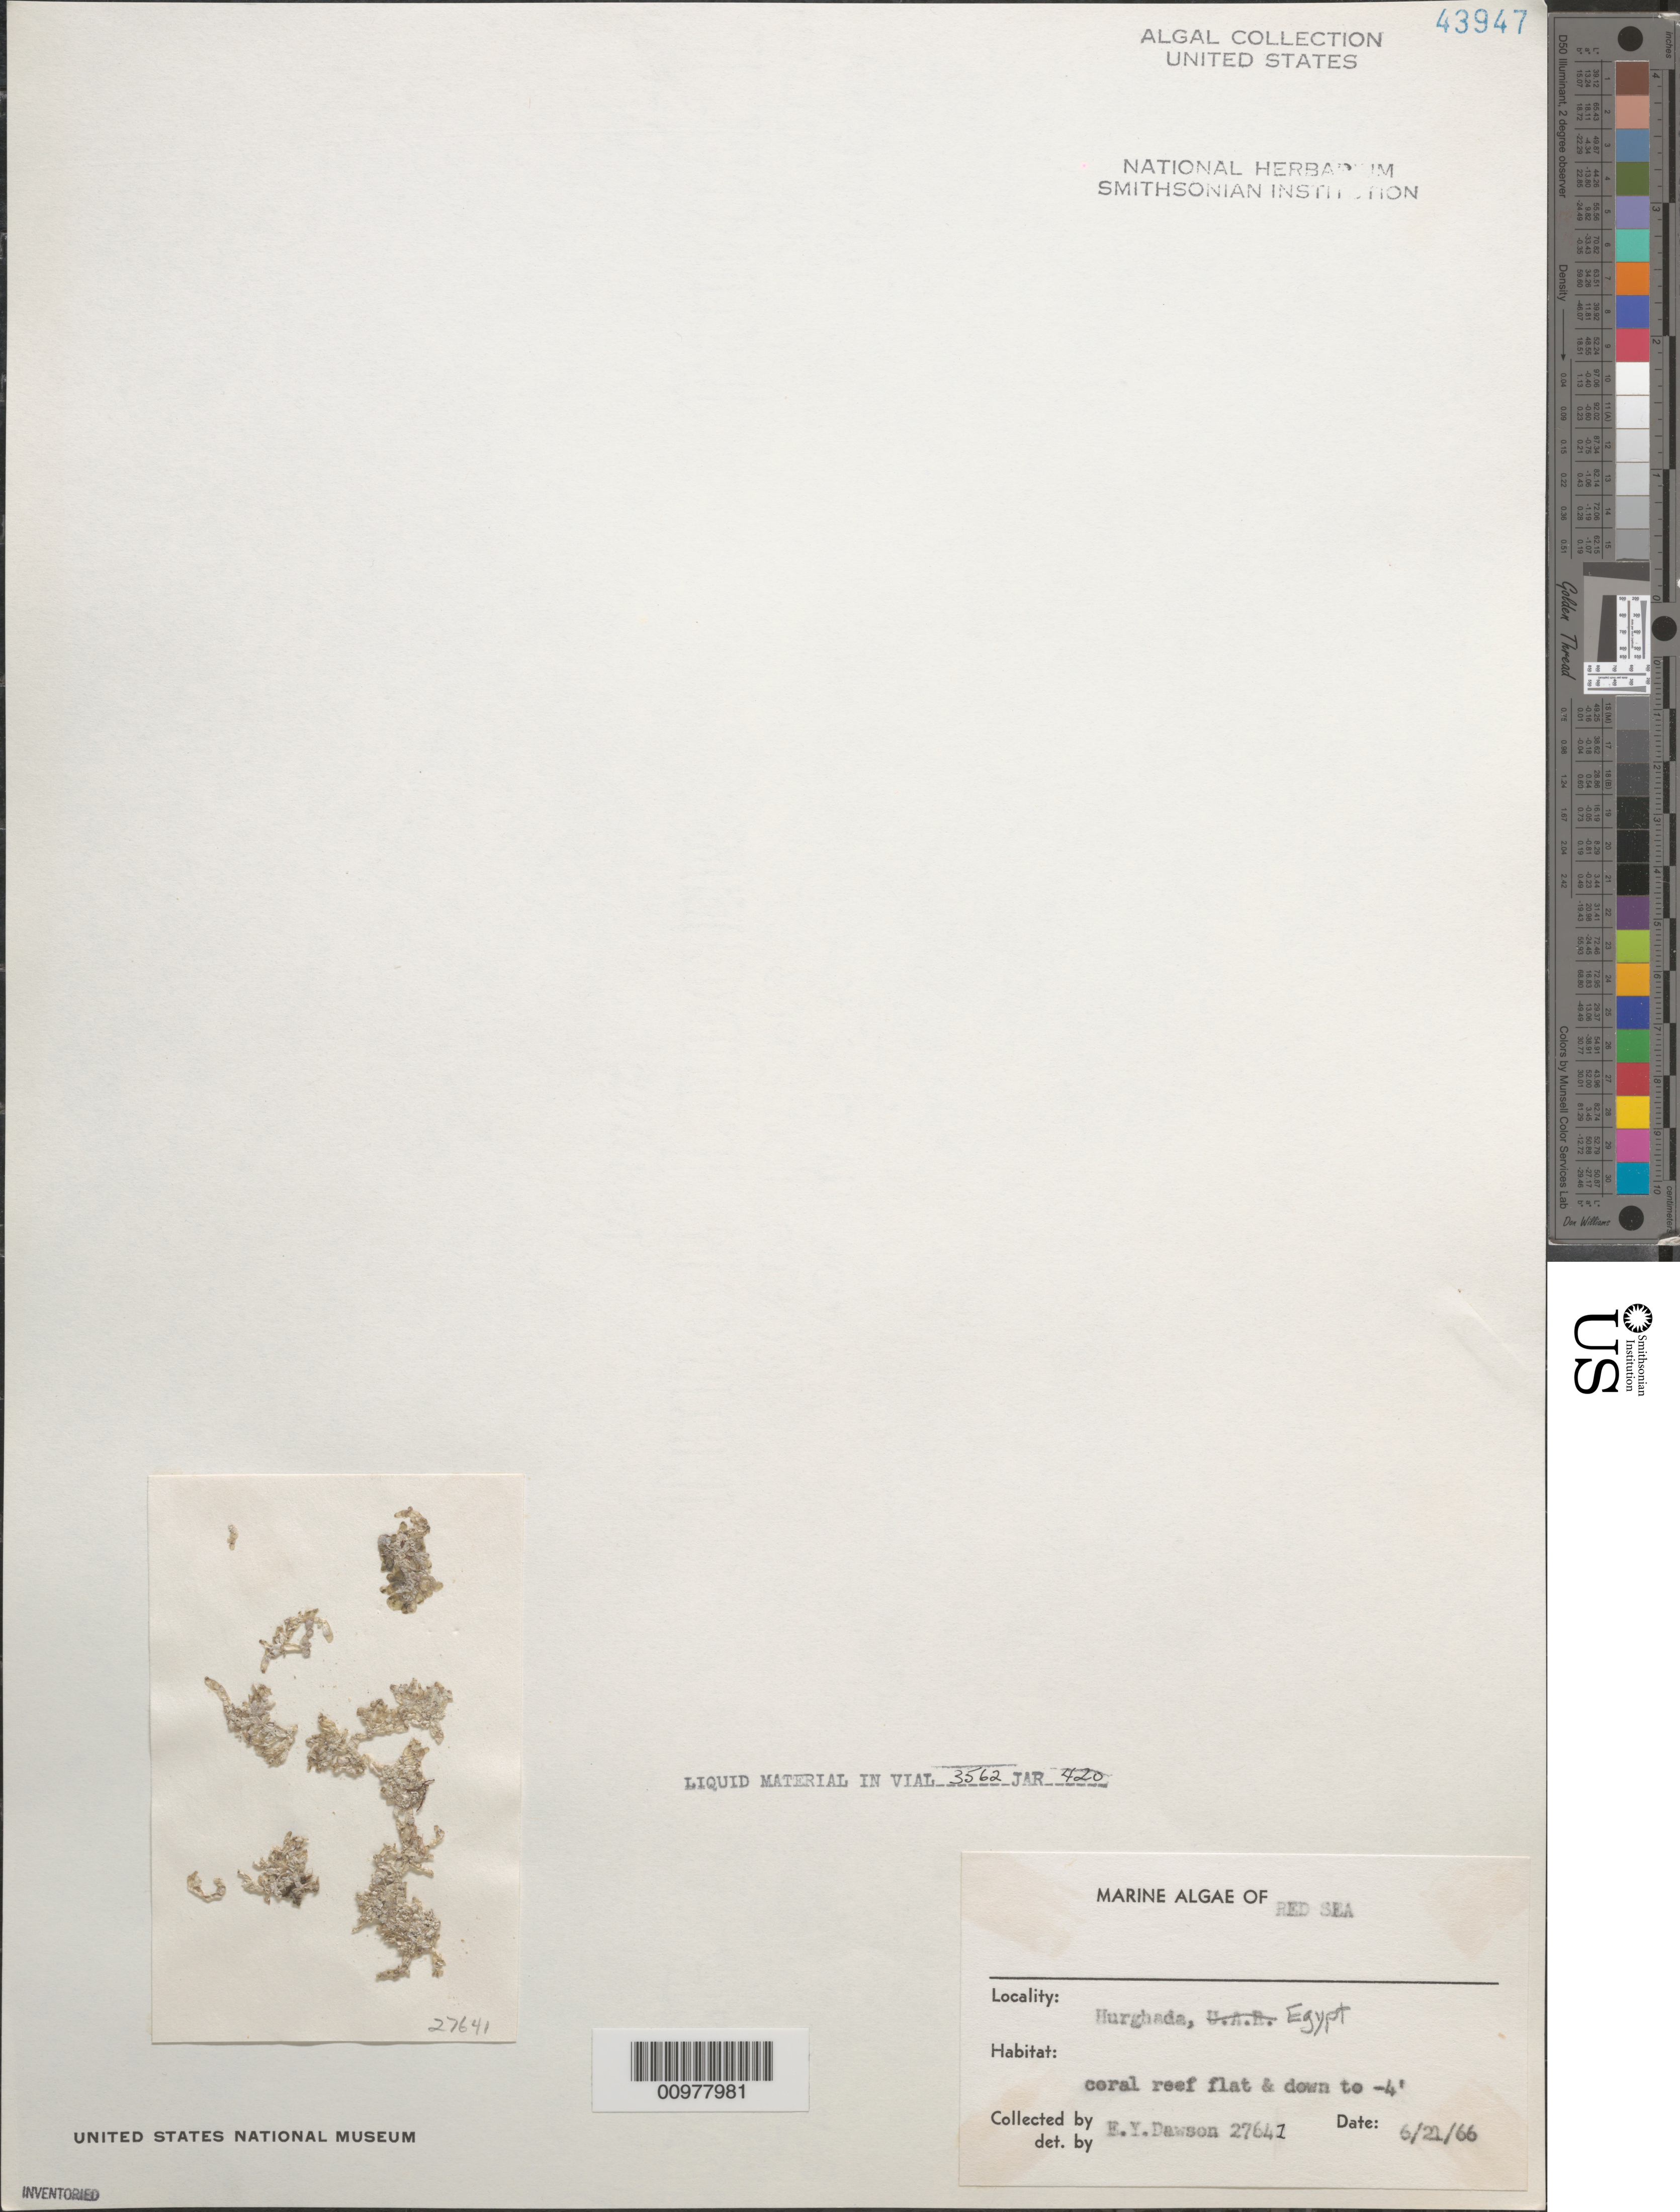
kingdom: Plantae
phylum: Chlorophyta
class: Ulvophyceae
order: Siphonocladales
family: Valoniaceae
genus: Valonia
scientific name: Valonia sp.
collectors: E. Y. Dawson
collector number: EYD 27641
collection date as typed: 21 Jun 1966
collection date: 1966-06-21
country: Egypt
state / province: Al Bahr al Ahmar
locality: Hurghada, Red Sea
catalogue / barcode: US 43947